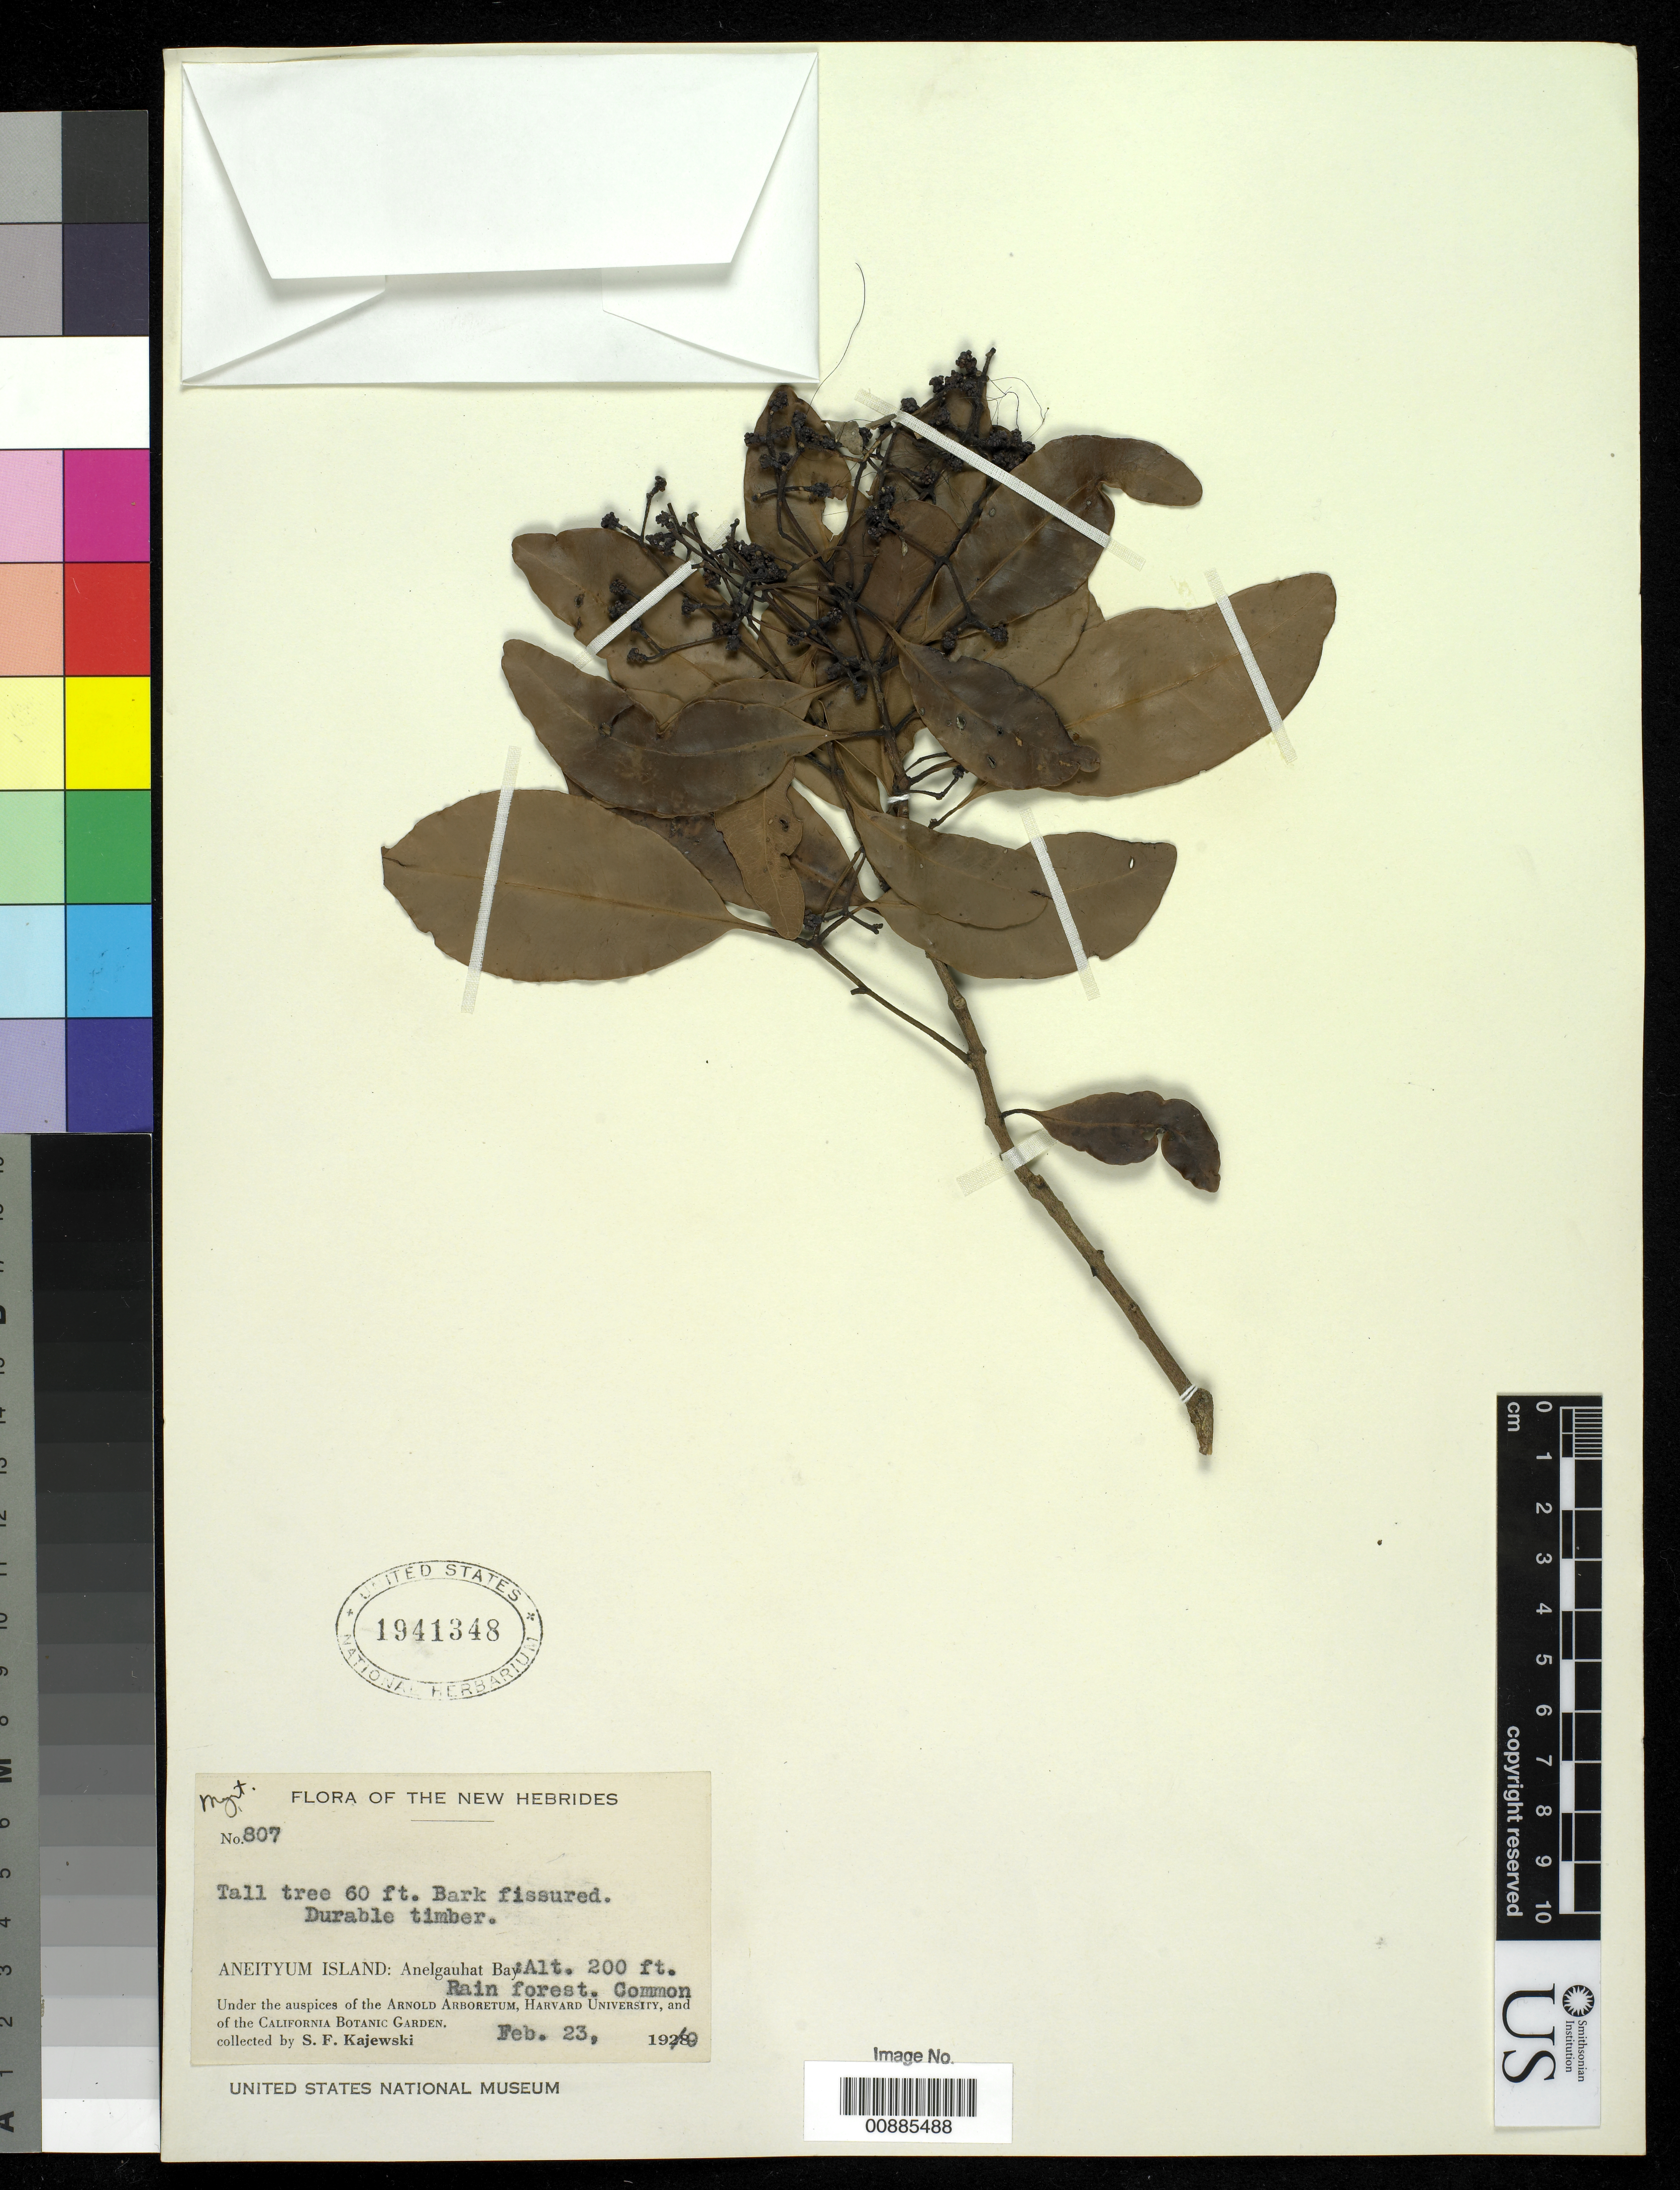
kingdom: Plantae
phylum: Tracheophyta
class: Magnoliopsida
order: Myrtales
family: Myrtaceae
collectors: S. Kajewski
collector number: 807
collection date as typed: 23 Feb 1929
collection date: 1929-02-23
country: Vanuatu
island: Anatom [Aneityum]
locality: Anelgauhat Bay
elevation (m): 61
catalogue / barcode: US 1941348